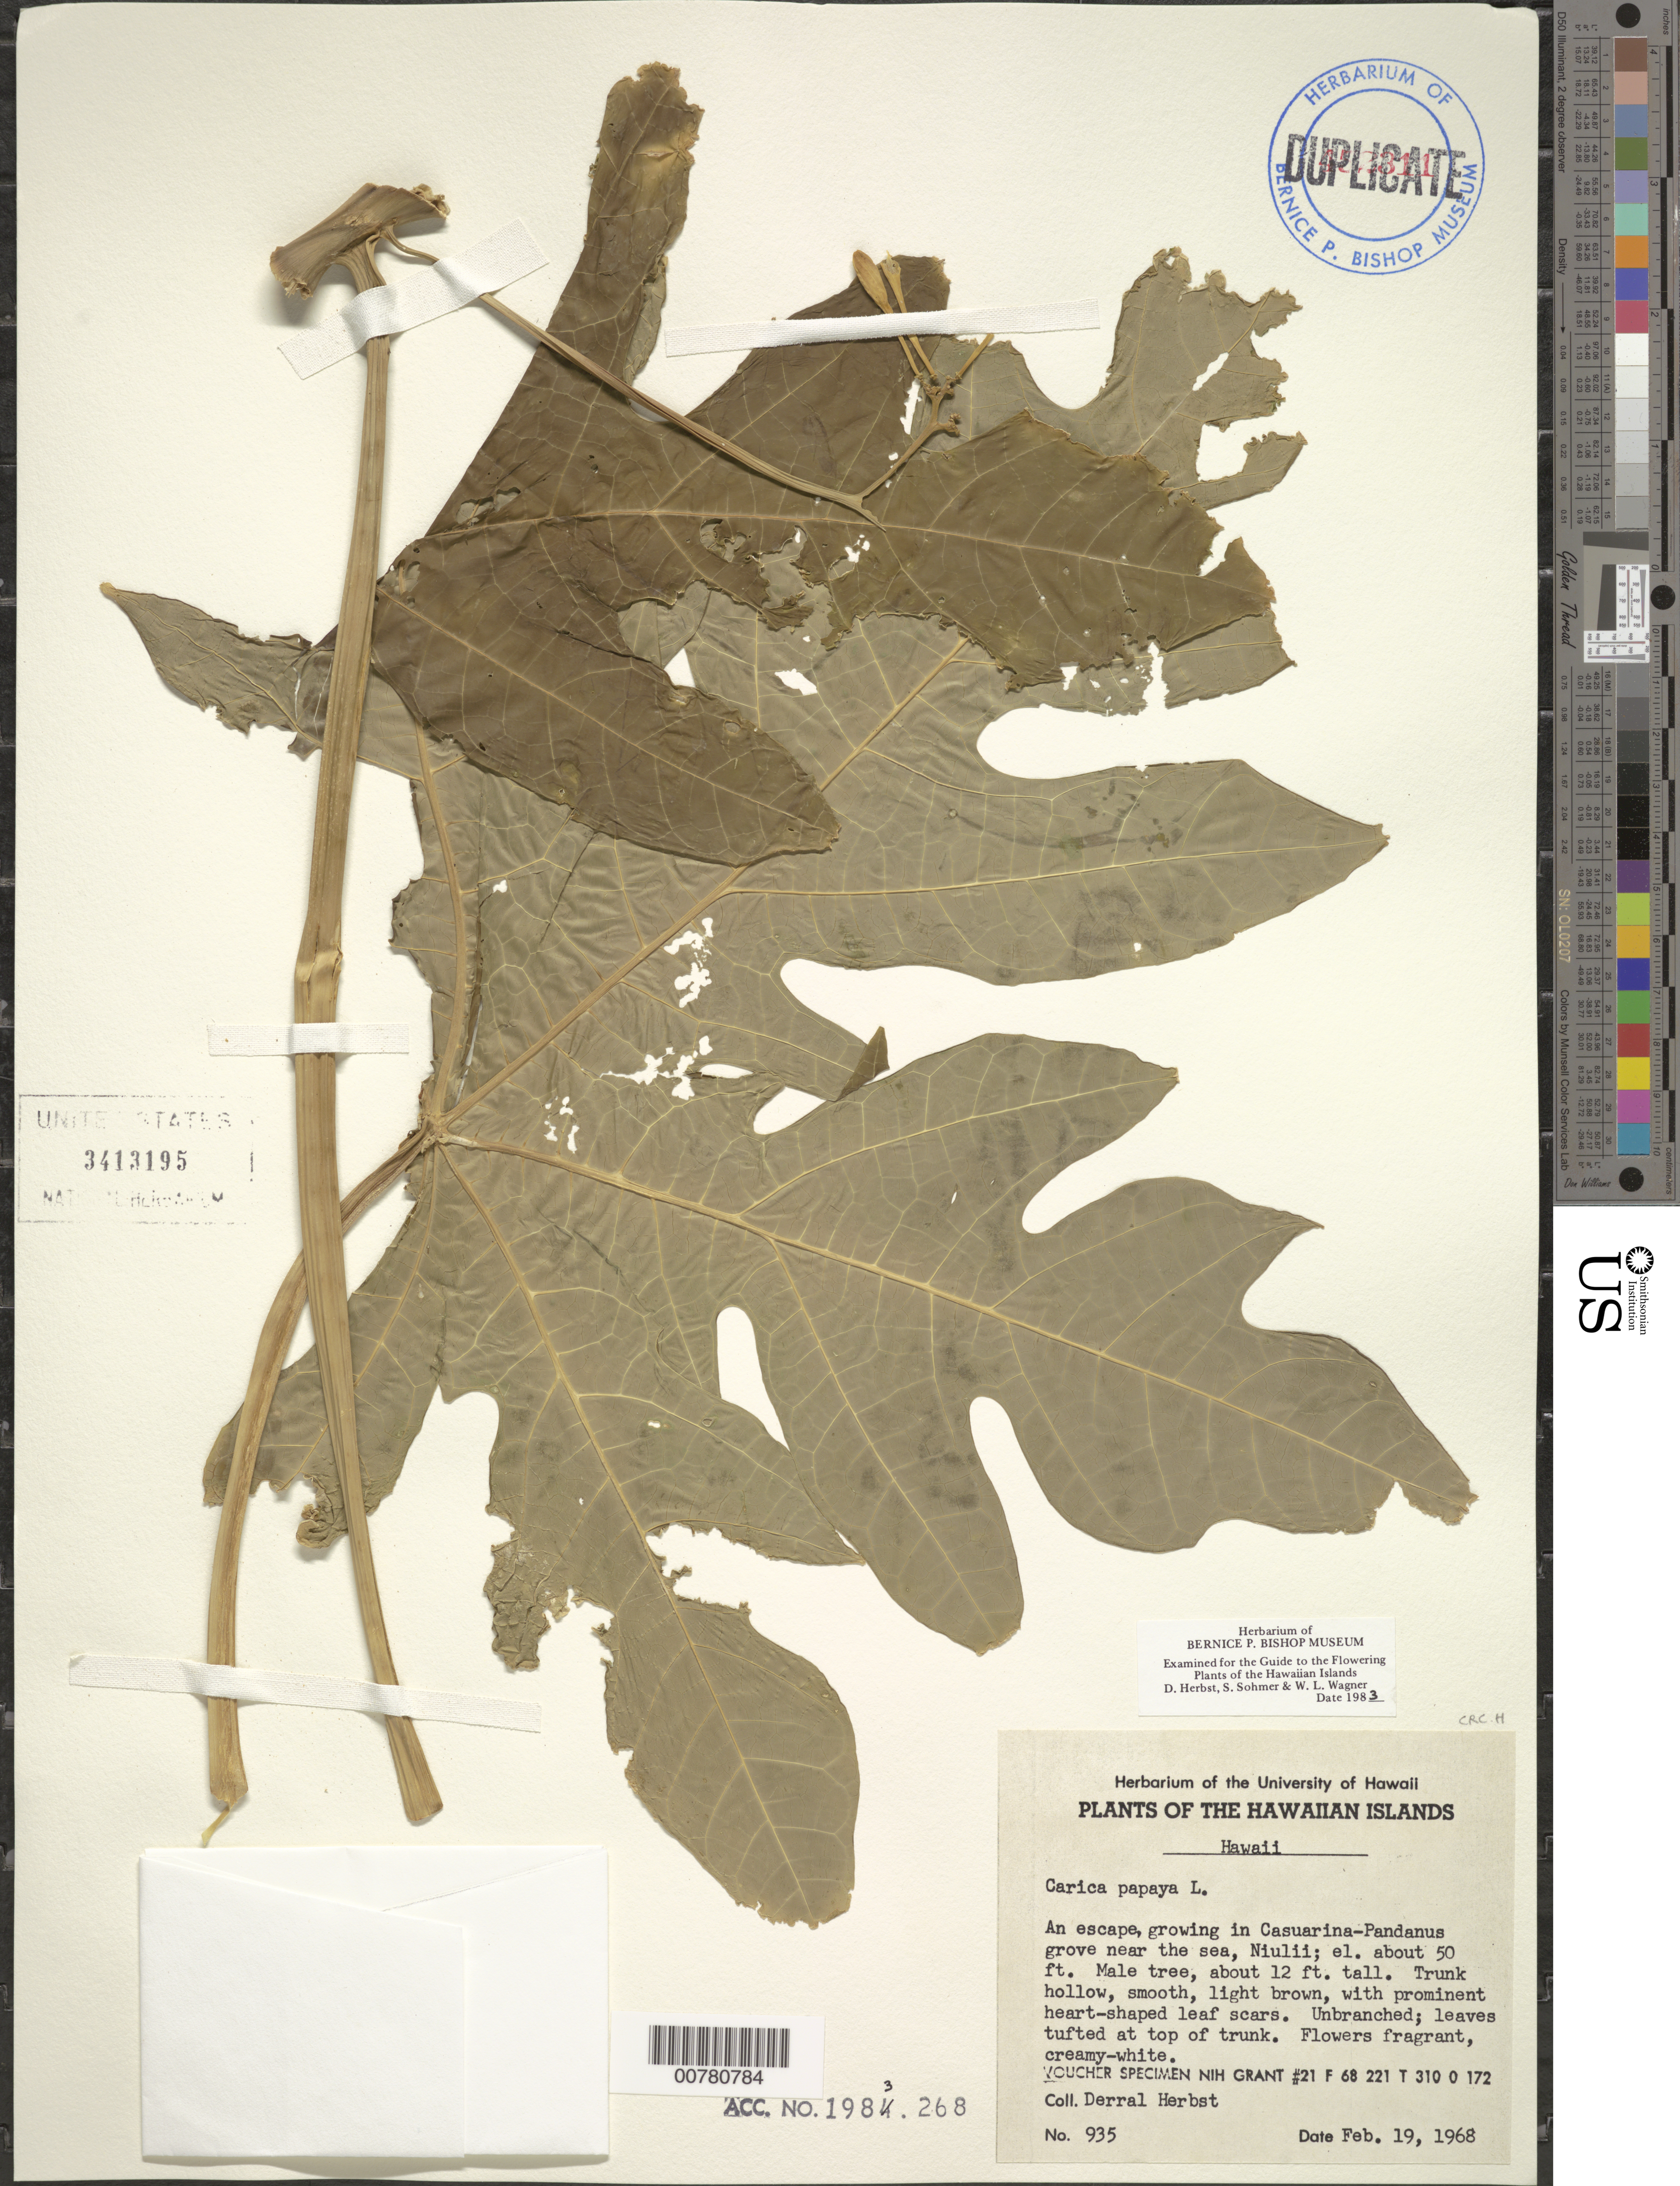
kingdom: Plantae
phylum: Tracheophyta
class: Magnoliopsida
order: Brassicales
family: Caricaceae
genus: Carica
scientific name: Carica papaya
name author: L.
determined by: Herbst, D. R.; Sohmer, S. H.; Wagner, W. L.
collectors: D. R. Herbst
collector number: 935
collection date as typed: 19 Feb 1968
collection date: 1968-02-19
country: United States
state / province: Hawaii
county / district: Hawaii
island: Hawaii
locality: Niulii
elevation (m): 15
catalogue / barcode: US 3413195